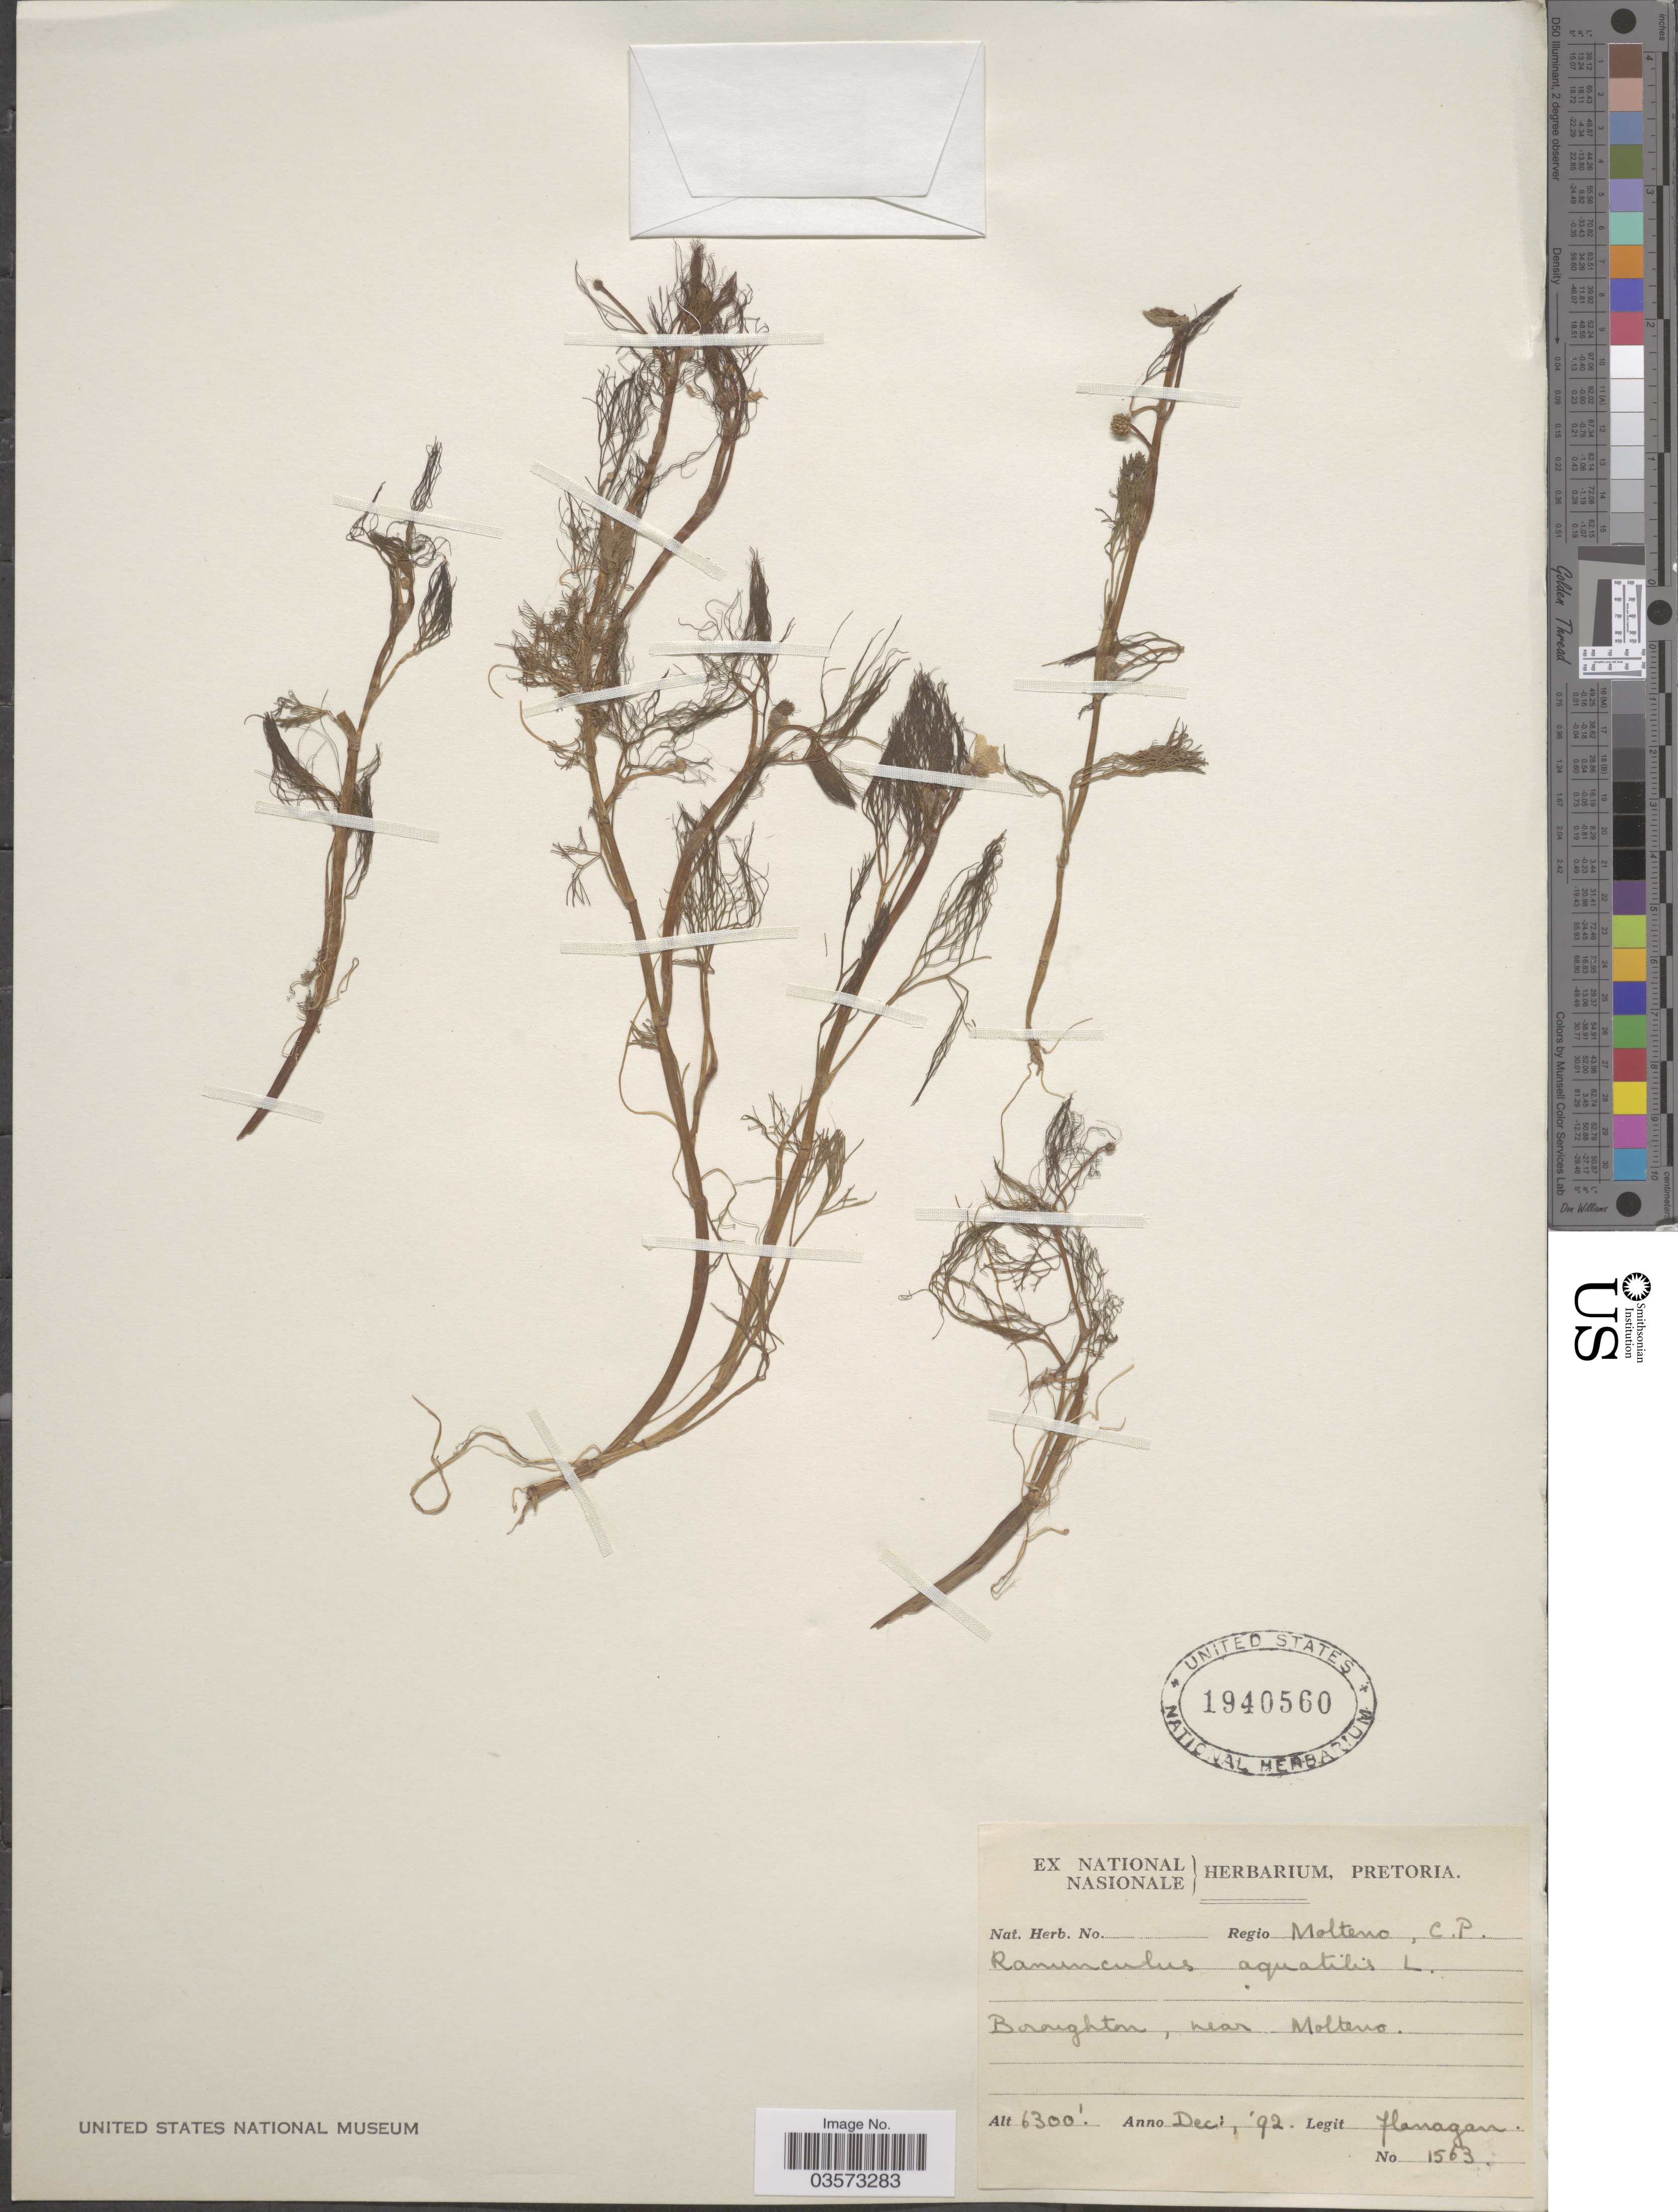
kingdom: Plantae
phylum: Tracheophyta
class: Magnoliopsida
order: Ranunculales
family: Ranunculaceae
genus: Ranunculus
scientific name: Ranunculus aquatilis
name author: L.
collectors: -. Flanagan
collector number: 1563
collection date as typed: Transcribed d/m/y: /12/92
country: South Africa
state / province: Eastern Cape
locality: Regio Molteno. Boroughton, near Molteno.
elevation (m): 1920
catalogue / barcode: US 1940560